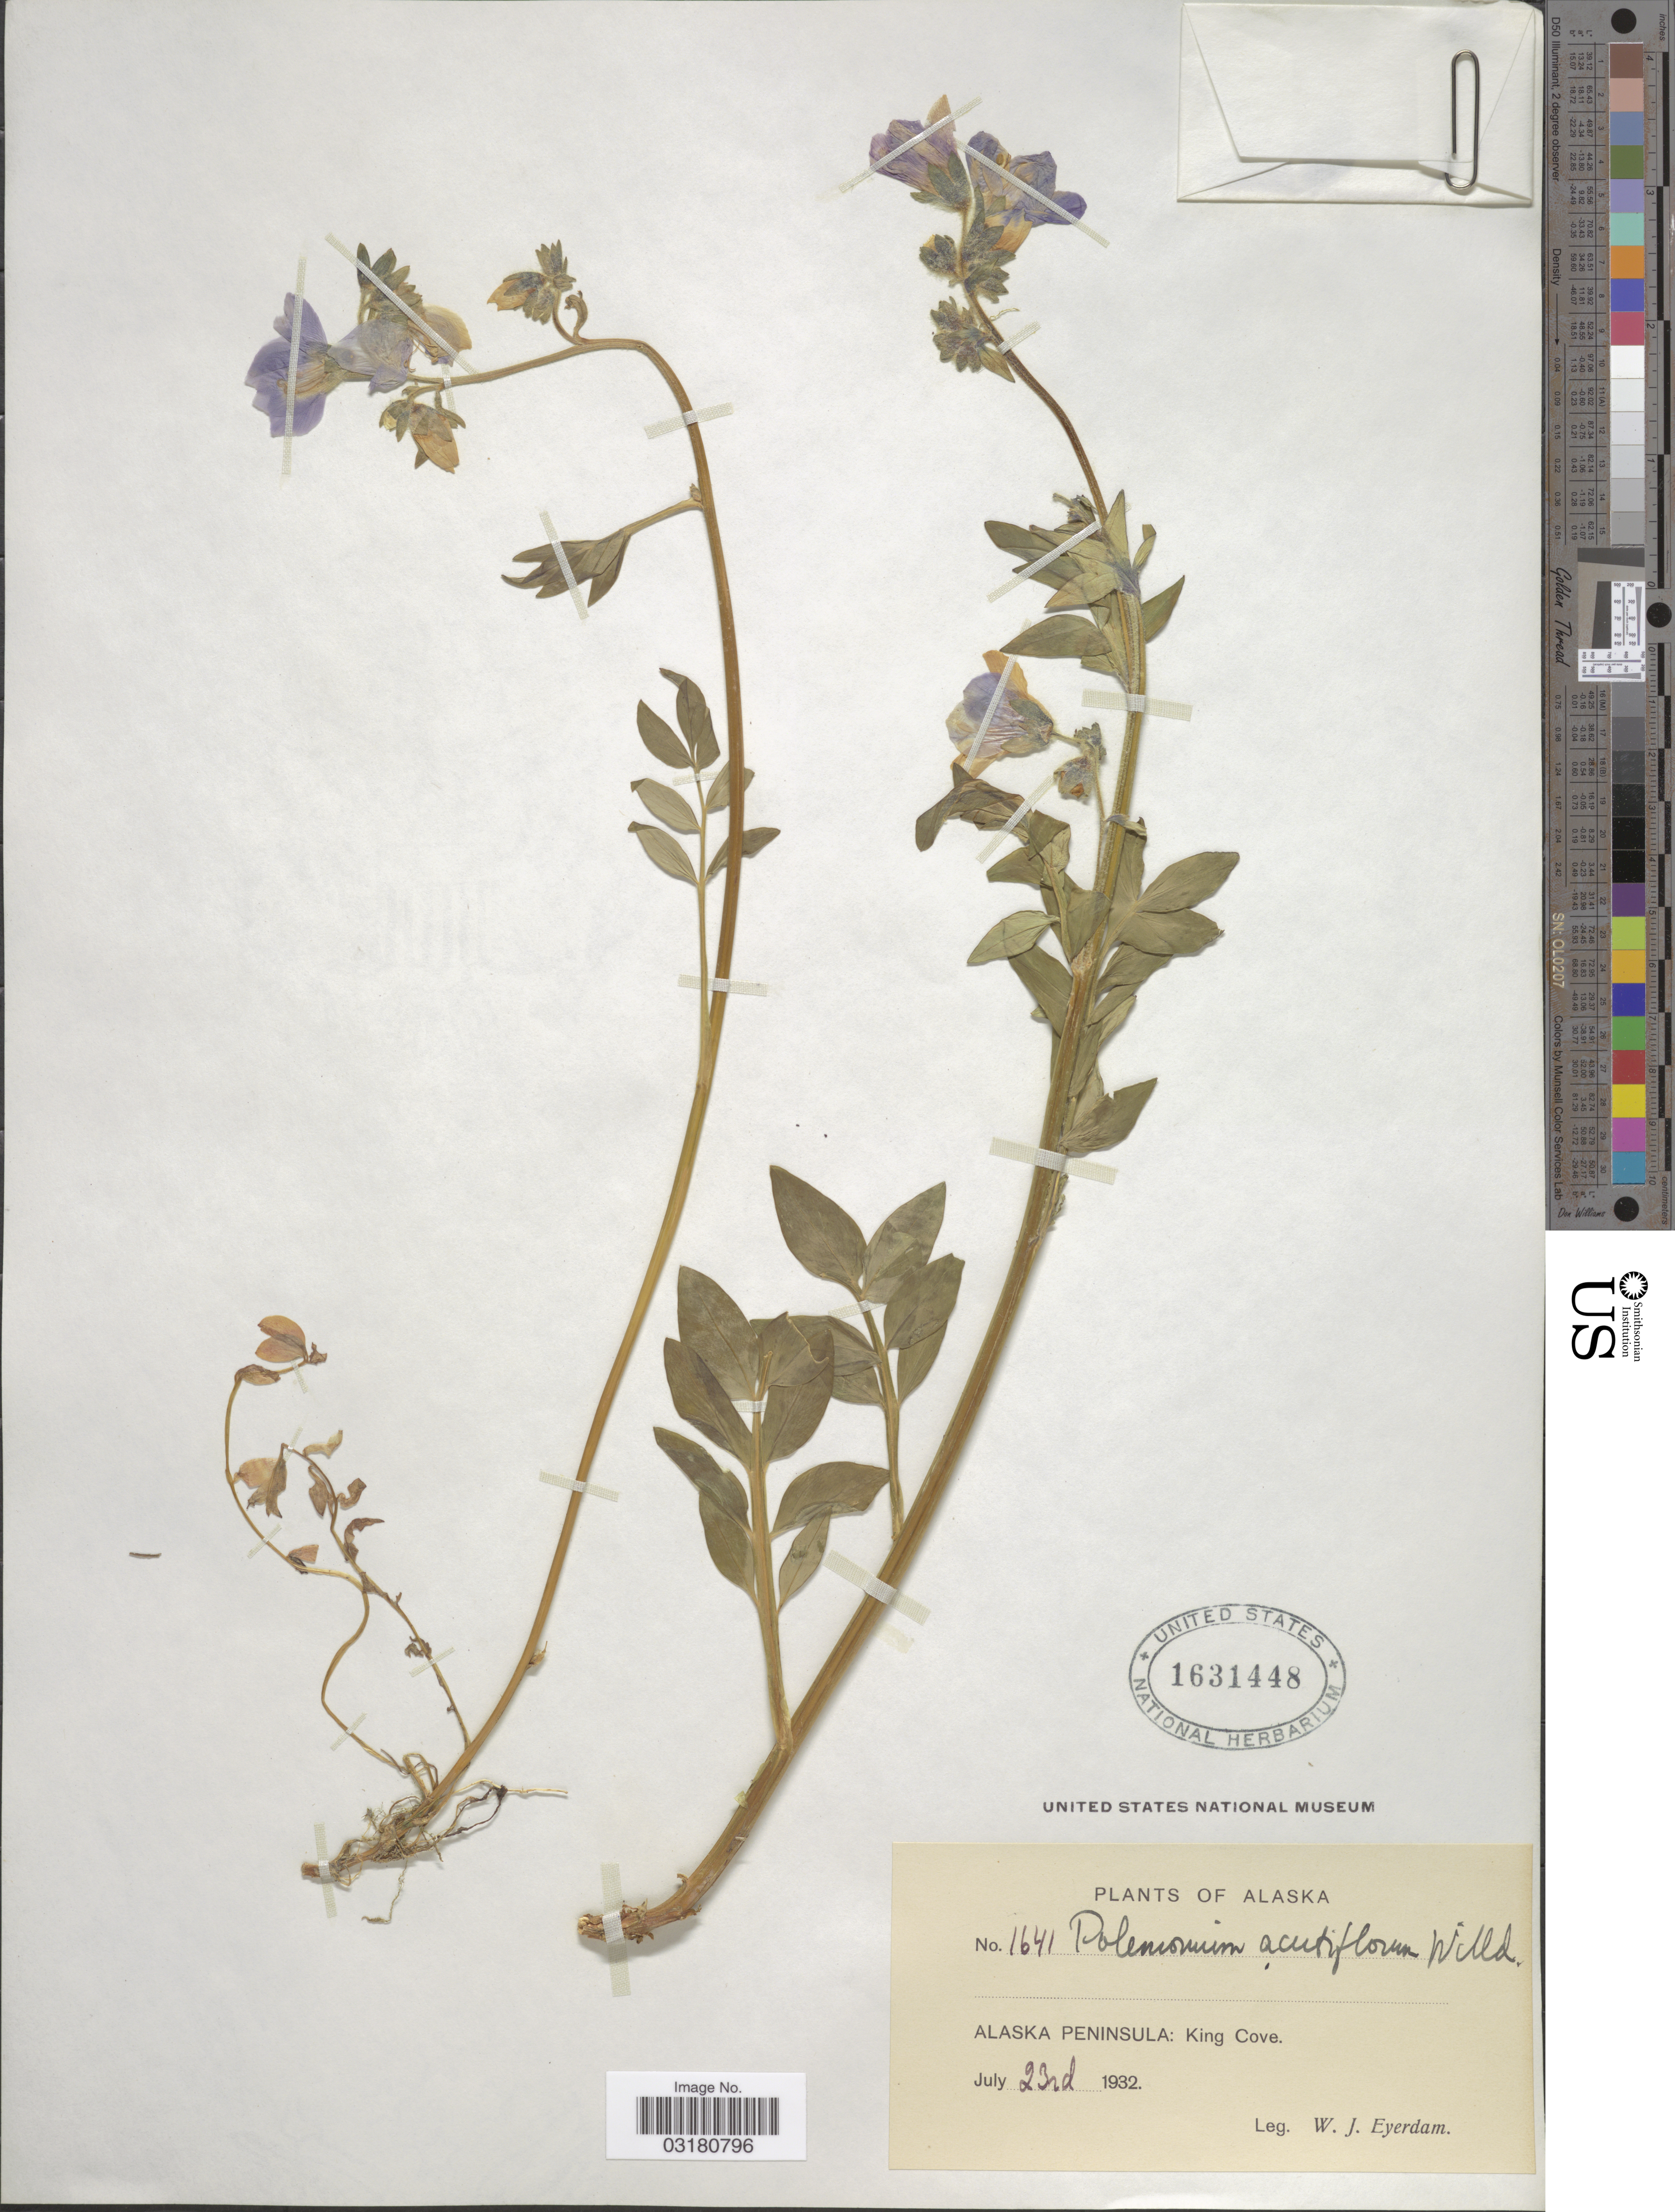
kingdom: Plantae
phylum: Tracheophyta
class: Magnoliopsida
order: Ericales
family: Polemoniaceae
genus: Polemonium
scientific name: Polemonium acutiflorum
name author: Willd. ex Roem. & Schult.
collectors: W. J. Eyerdam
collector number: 1641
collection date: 1932-07-23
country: United States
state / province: Alaska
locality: Alaska Peninsula: King Cove.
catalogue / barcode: US 1631448